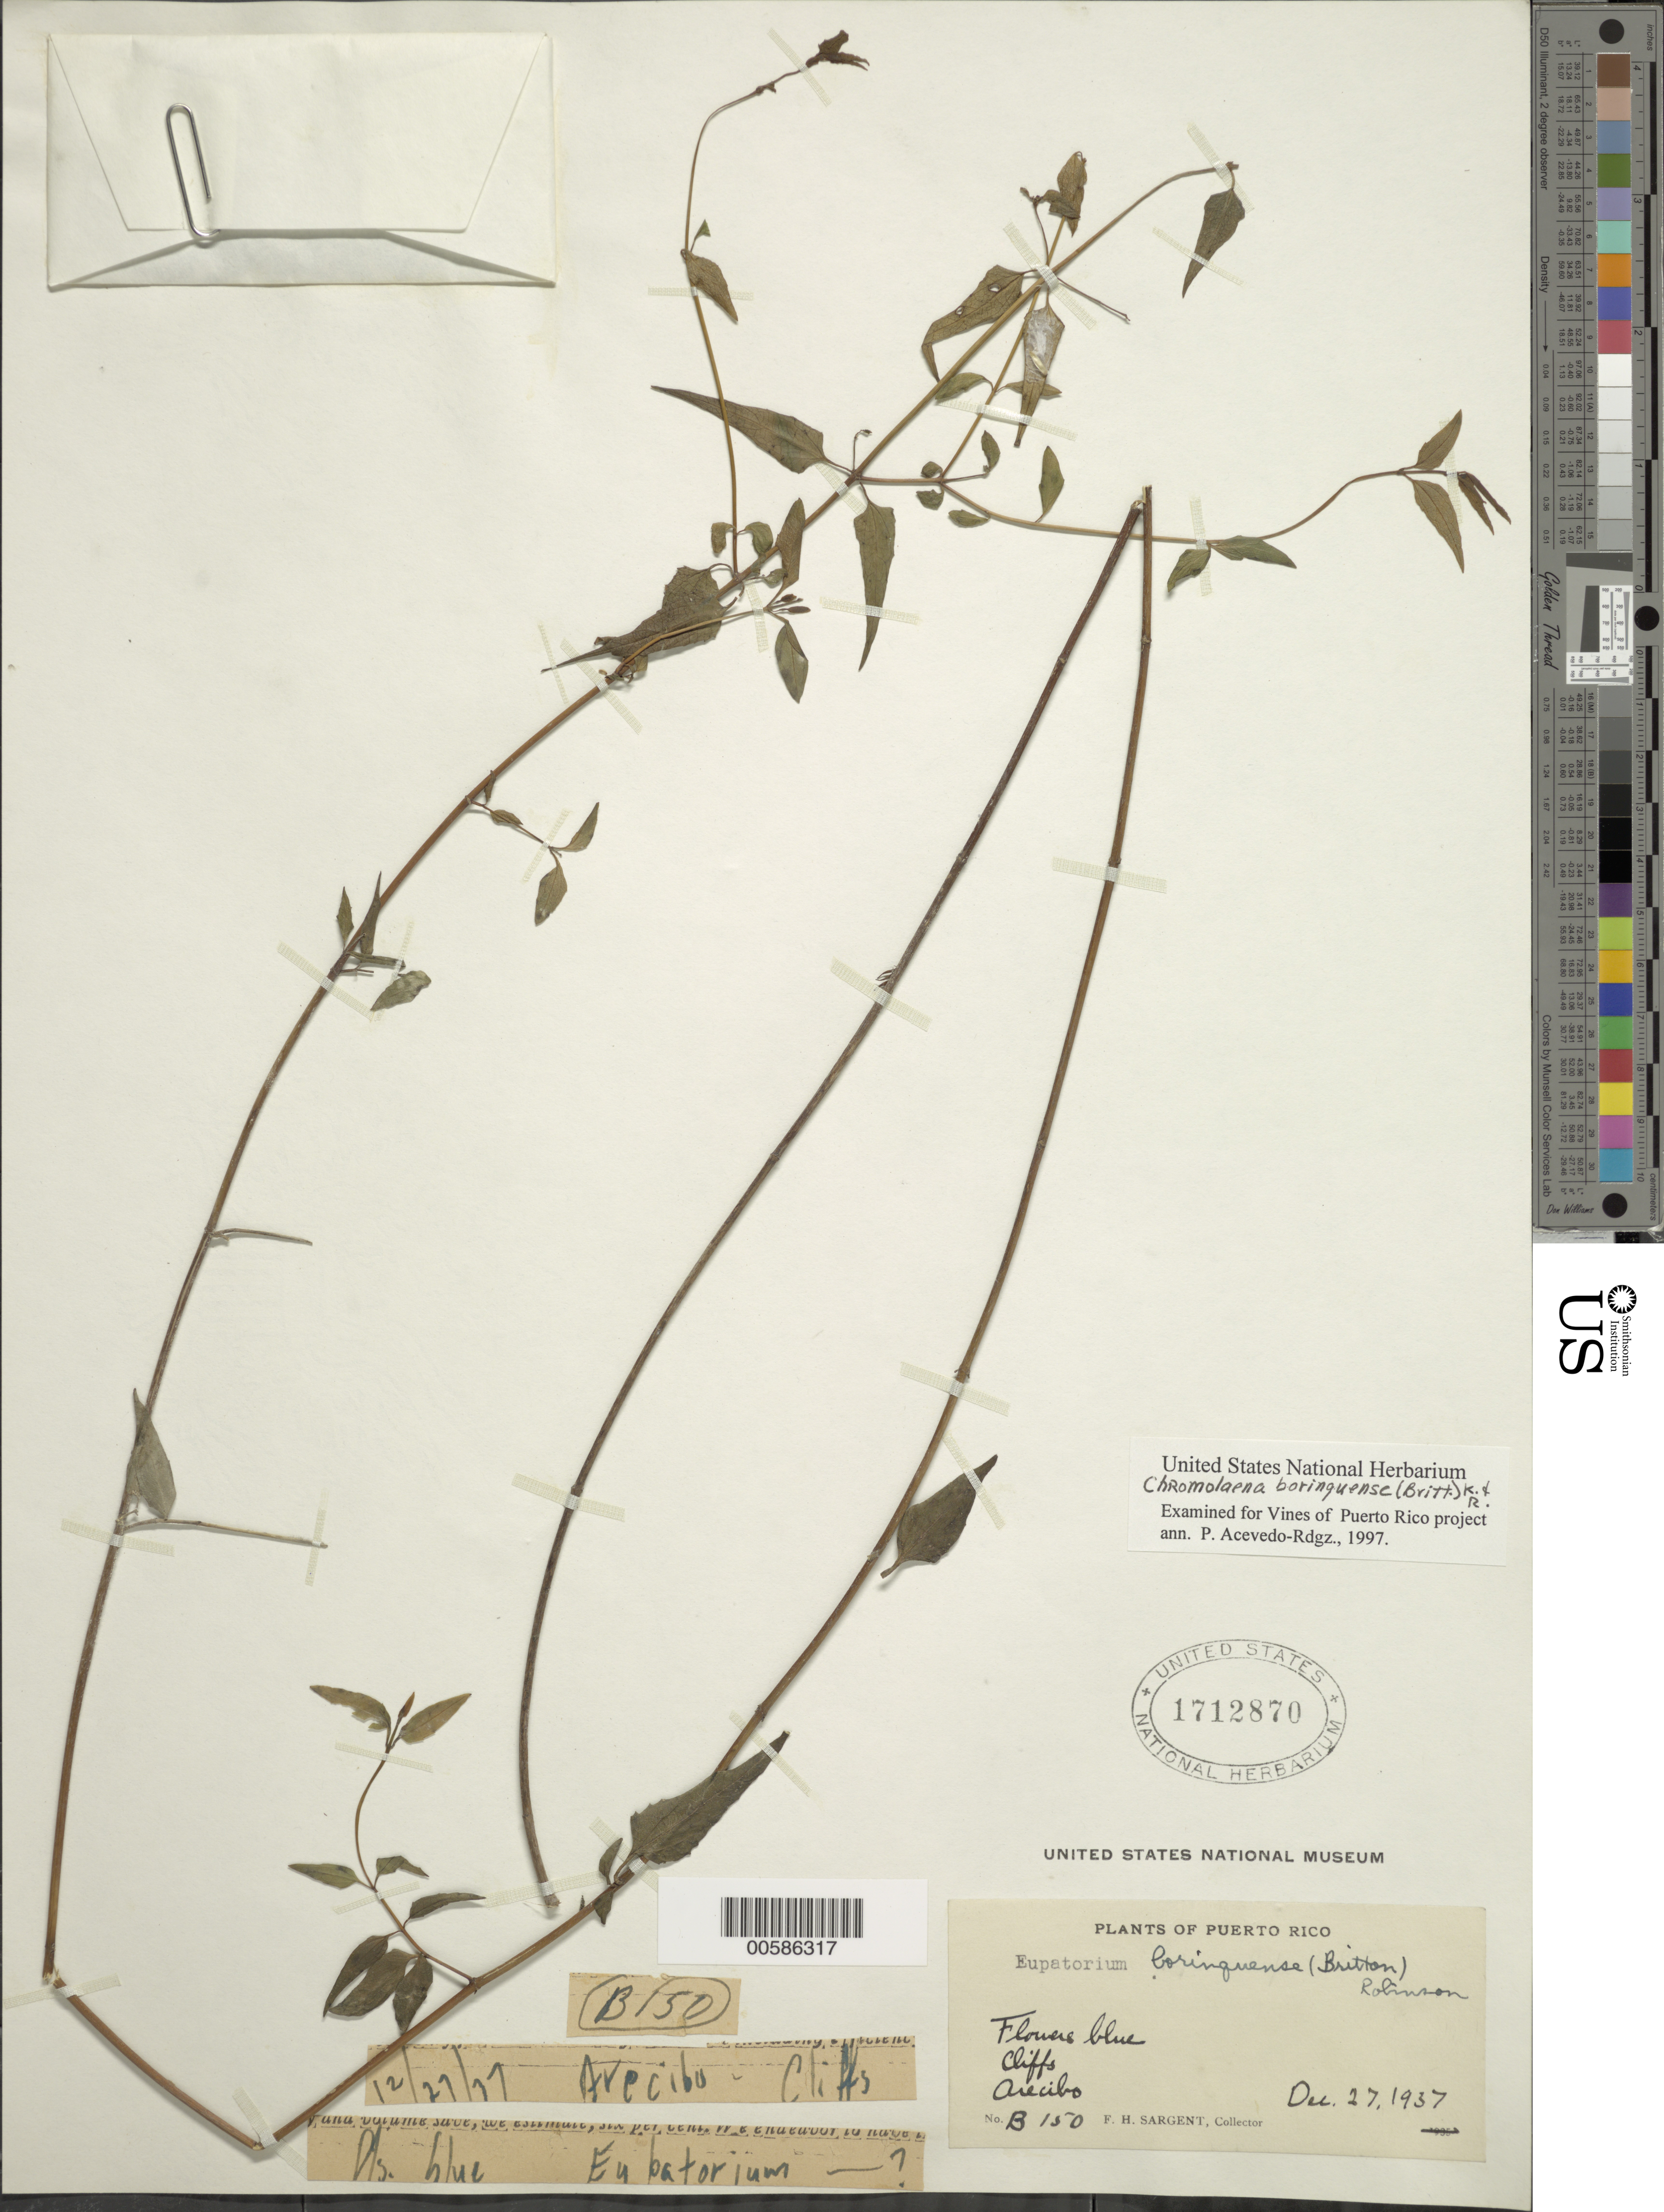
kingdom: Plantae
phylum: Tracheophyta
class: Magnoliopsida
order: Asterales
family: Asteraceae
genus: Chromolaena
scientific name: Chromolaena borinquensis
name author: (Britton) R.M. King & H. Rob.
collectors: F. H. Sargent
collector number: B150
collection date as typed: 27 Dec 1937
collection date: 1937-12-27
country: Puerto RIco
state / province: Arecibo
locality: Arecibo.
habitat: Cliffs.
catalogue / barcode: US 1712870